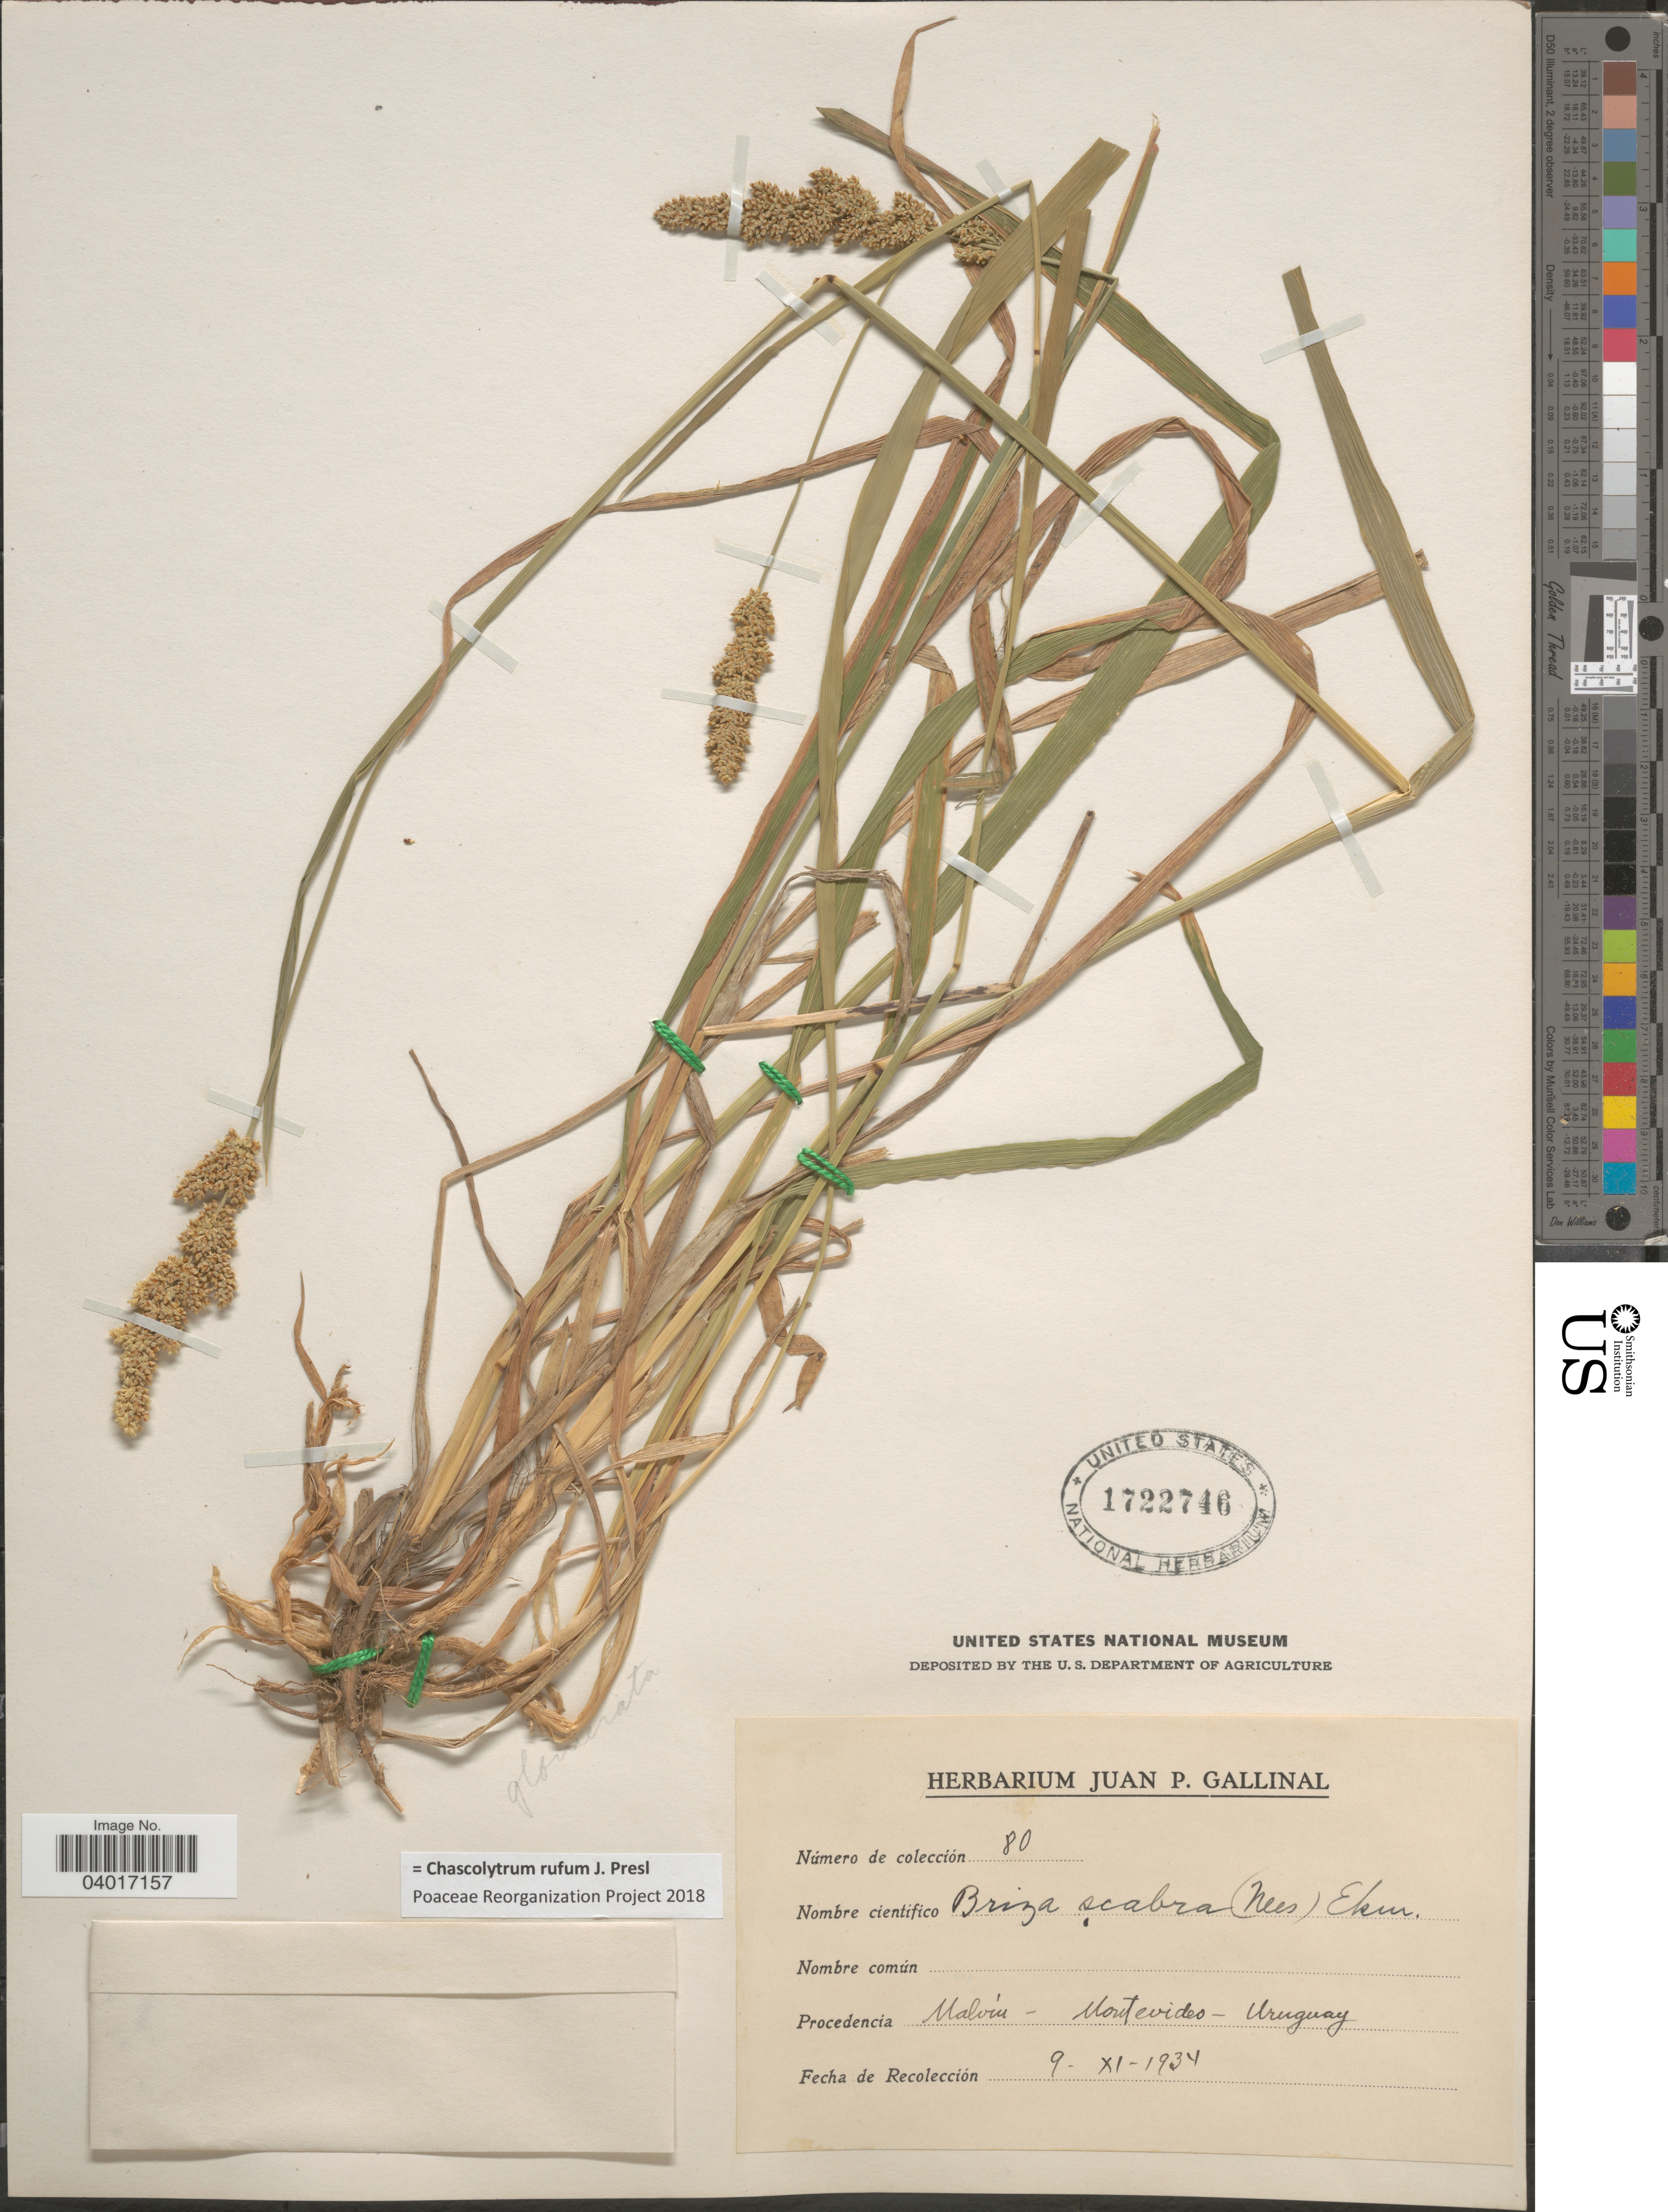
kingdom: Plantae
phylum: Tracheophyta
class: Liliopsida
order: Poales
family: Poaceae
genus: Chascolytrum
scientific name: Chascolytrum rufum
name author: C. Presl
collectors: ex herb. Juan P. Gallinal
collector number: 80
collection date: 1934-11-09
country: Uruguay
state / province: Montevideo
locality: Malvín.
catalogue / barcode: US 1722746